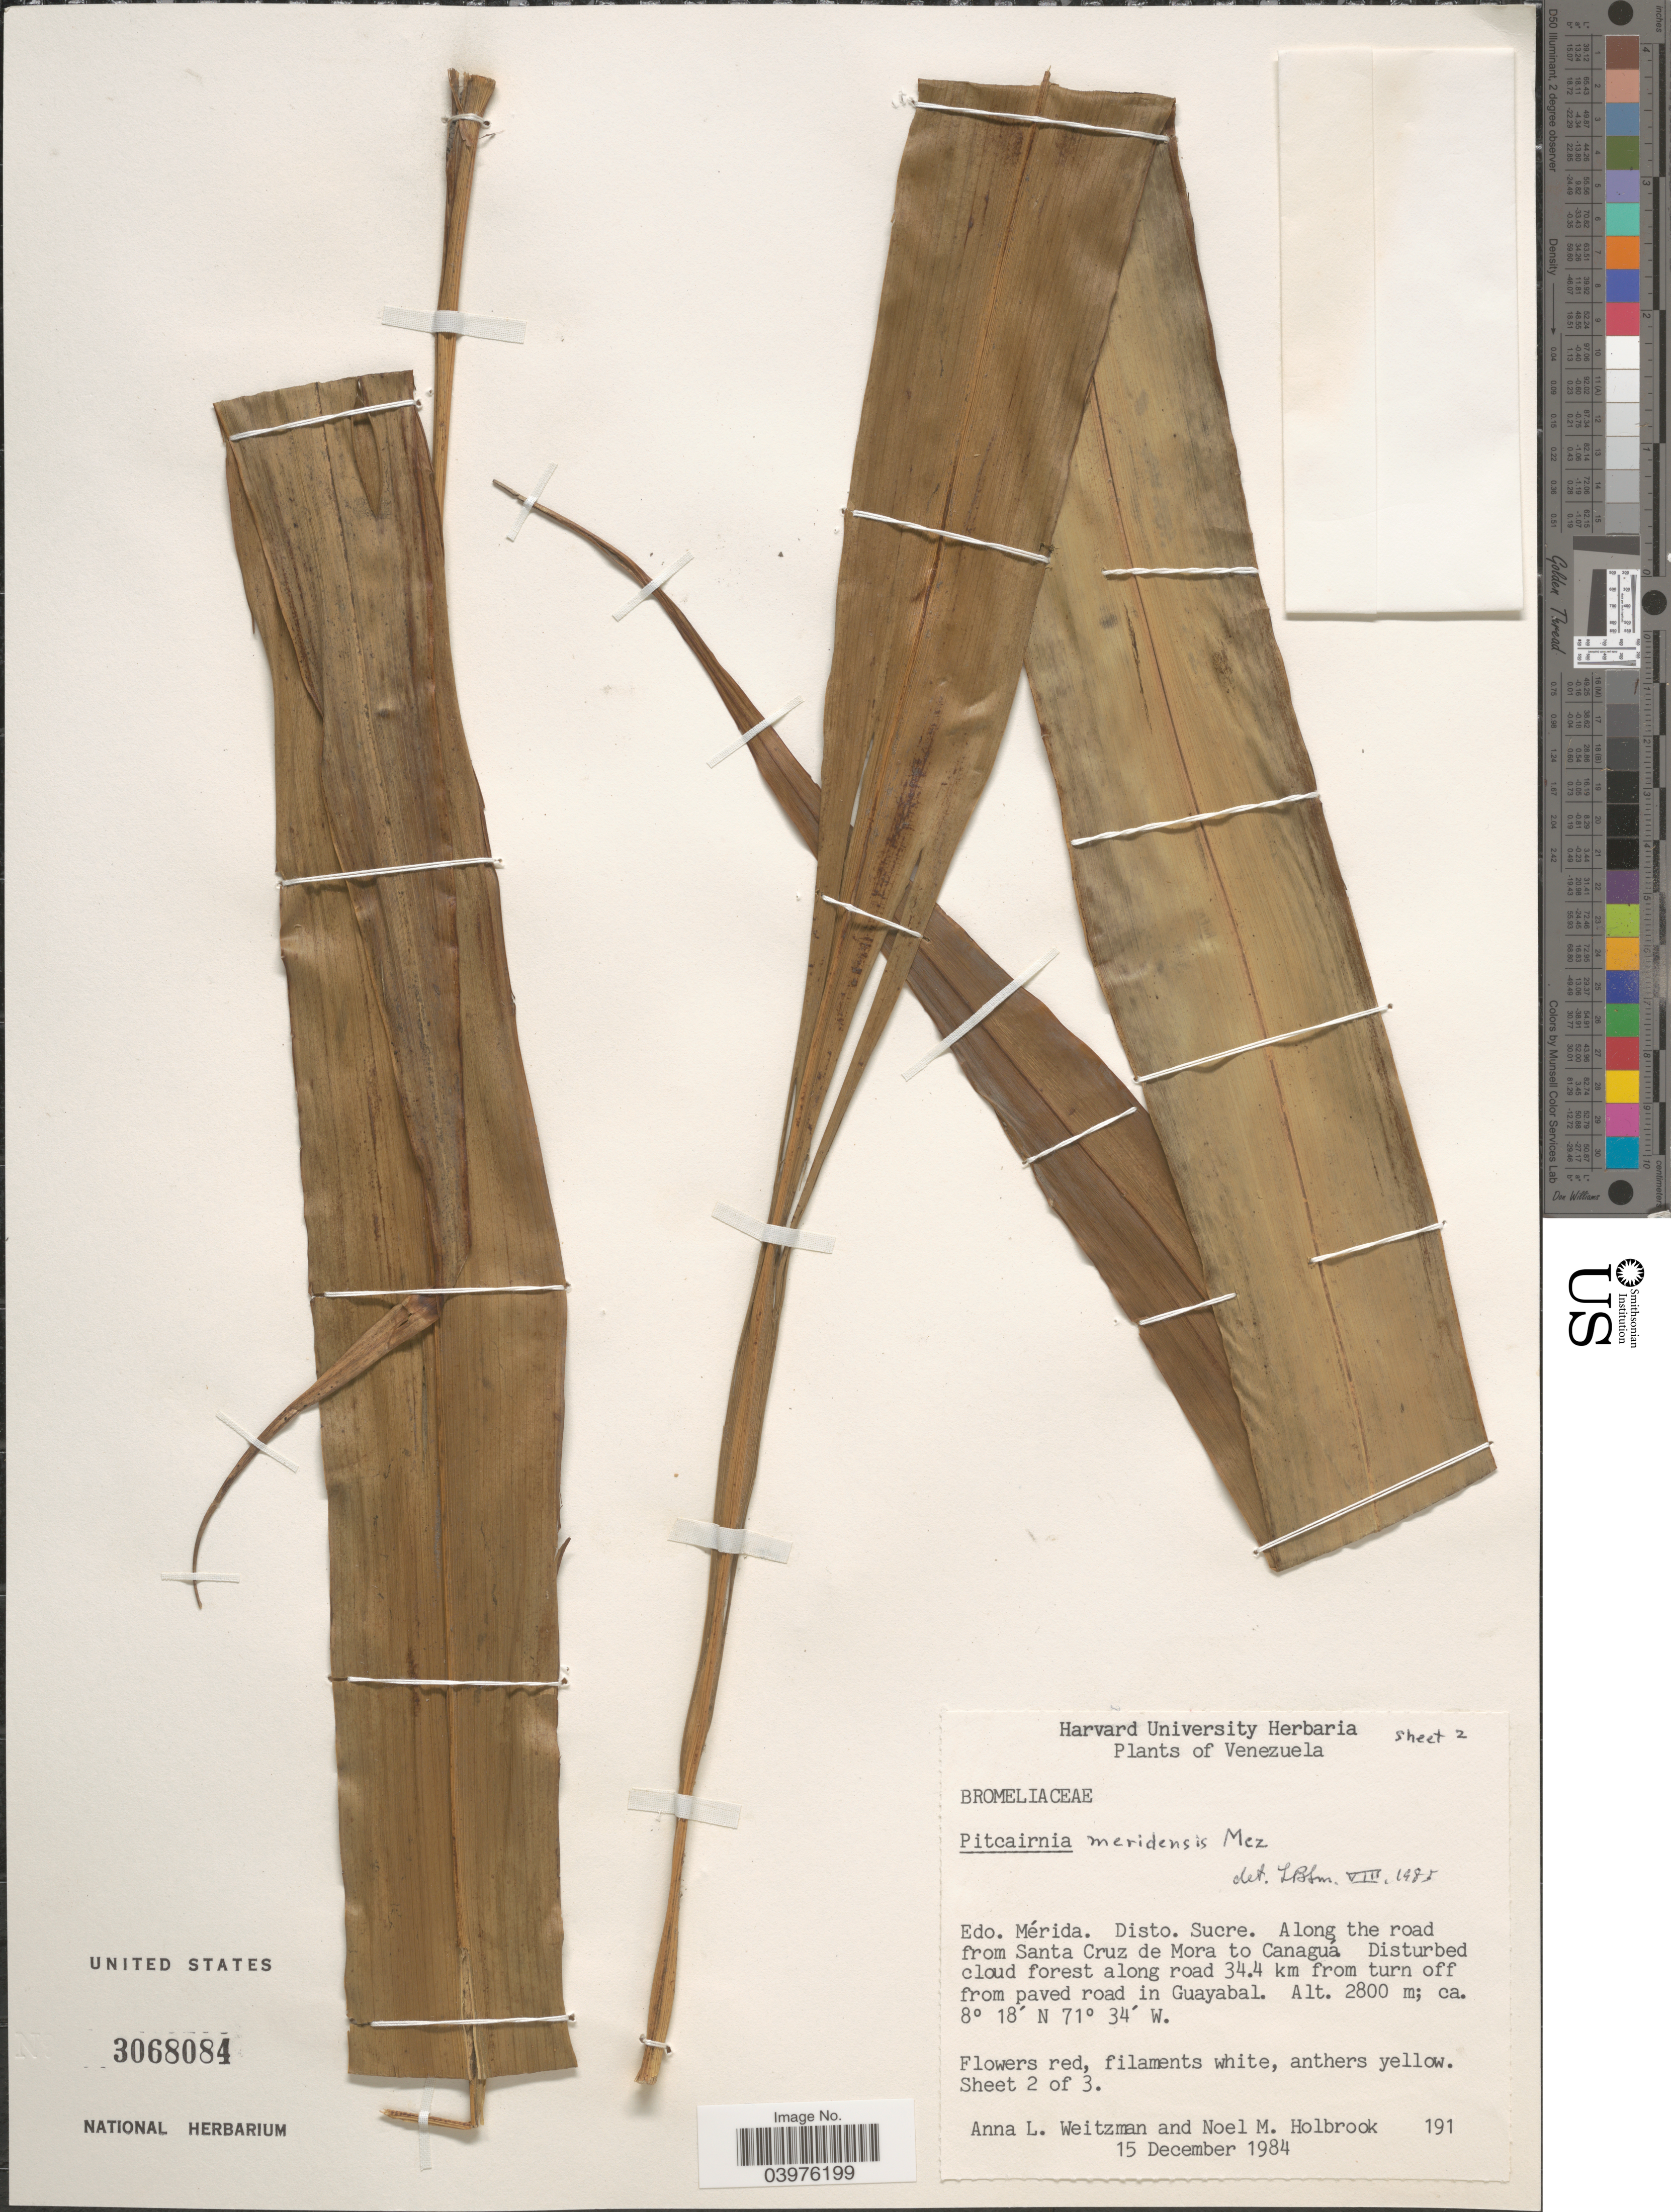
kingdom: Plantae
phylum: Tracheophyta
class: Liliopsida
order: Poales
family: Bromeliaceae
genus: Pitcairnia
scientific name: Pitcairnia meridensis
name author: (Klotzsch & Mez) Mez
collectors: A. L. Weitzman & N. M. Holbrook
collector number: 191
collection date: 1984-12-15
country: Venezuela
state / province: Merida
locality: Disto. Sucre. Along the road from Santa Cruz de Mora to Canagua. Disturbed cloud forest along road 34.4 km from turn off from paved road in Guayabal.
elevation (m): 2800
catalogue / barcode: US 3068084